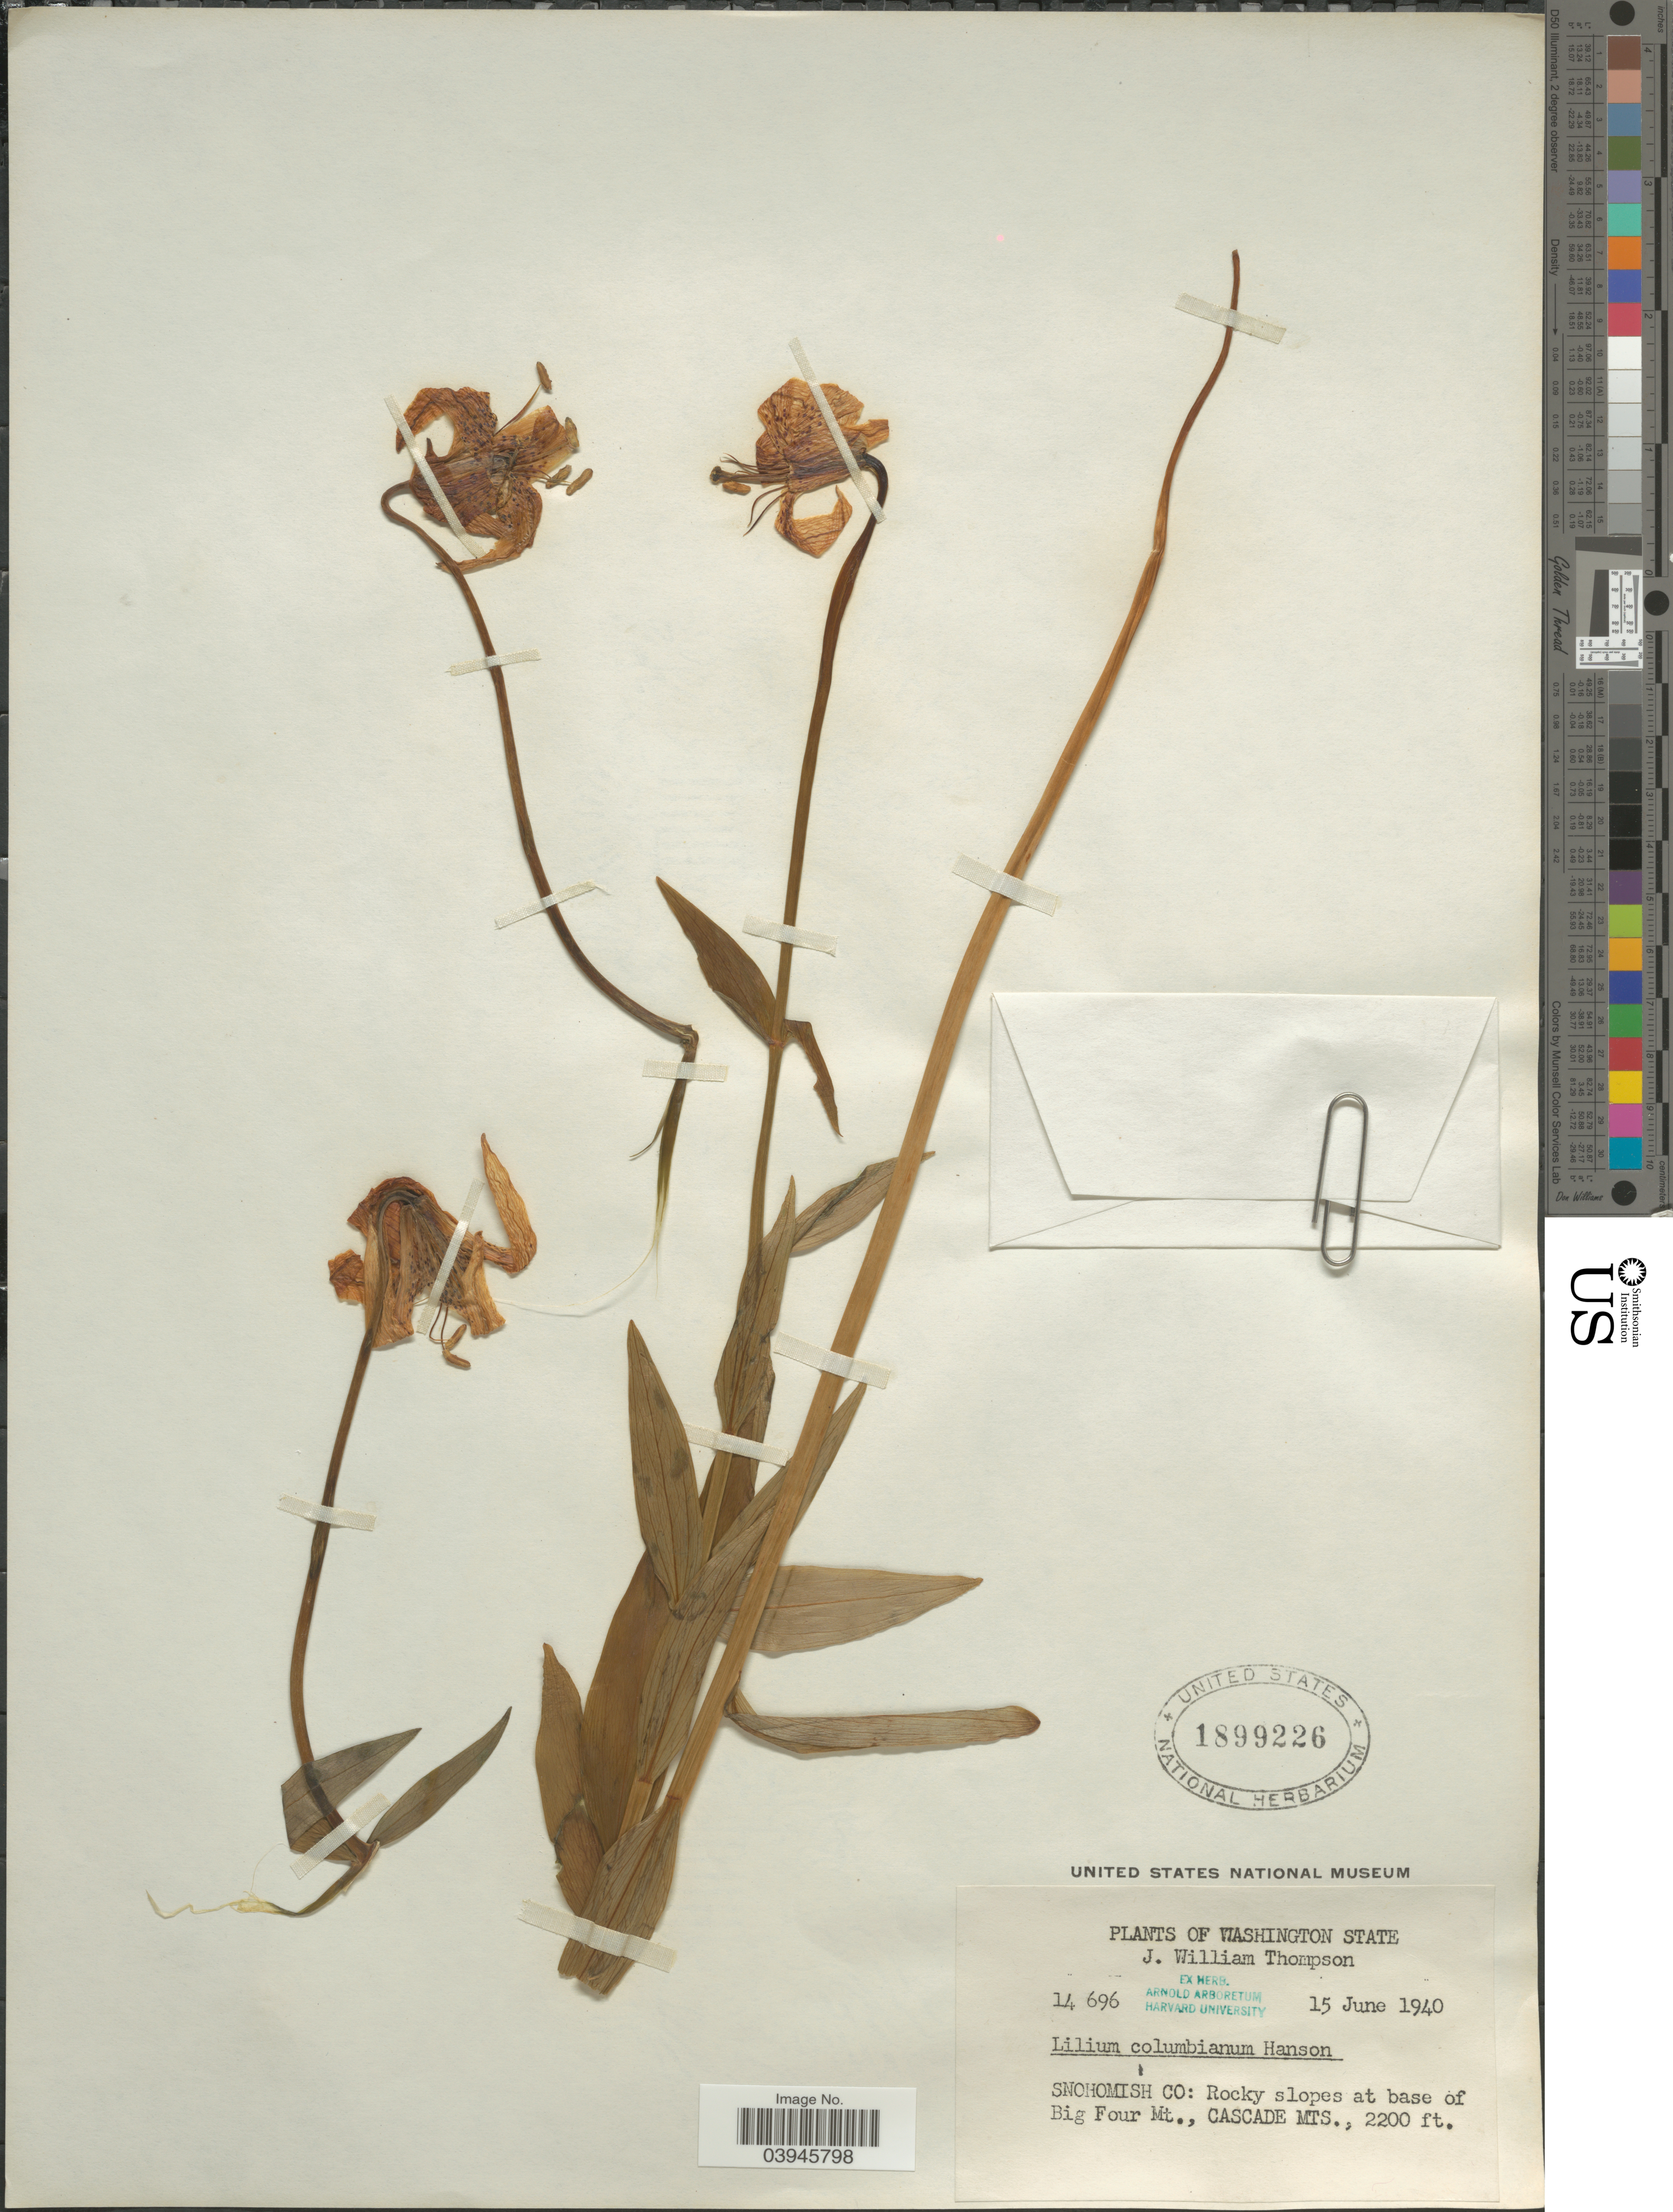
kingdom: Plantae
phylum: Tracheophyta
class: Liliopsida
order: Liliales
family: Liliaceae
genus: Lilium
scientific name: Lilium columbianum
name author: Leichtlin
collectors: J. W. Thompson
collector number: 14696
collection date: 1940-06-15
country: United States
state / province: Washington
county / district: Snohomish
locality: Snohomish Co: Rocky slopes at base of Big Four Mt., Cascade Mts.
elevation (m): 671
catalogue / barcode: US 1899226